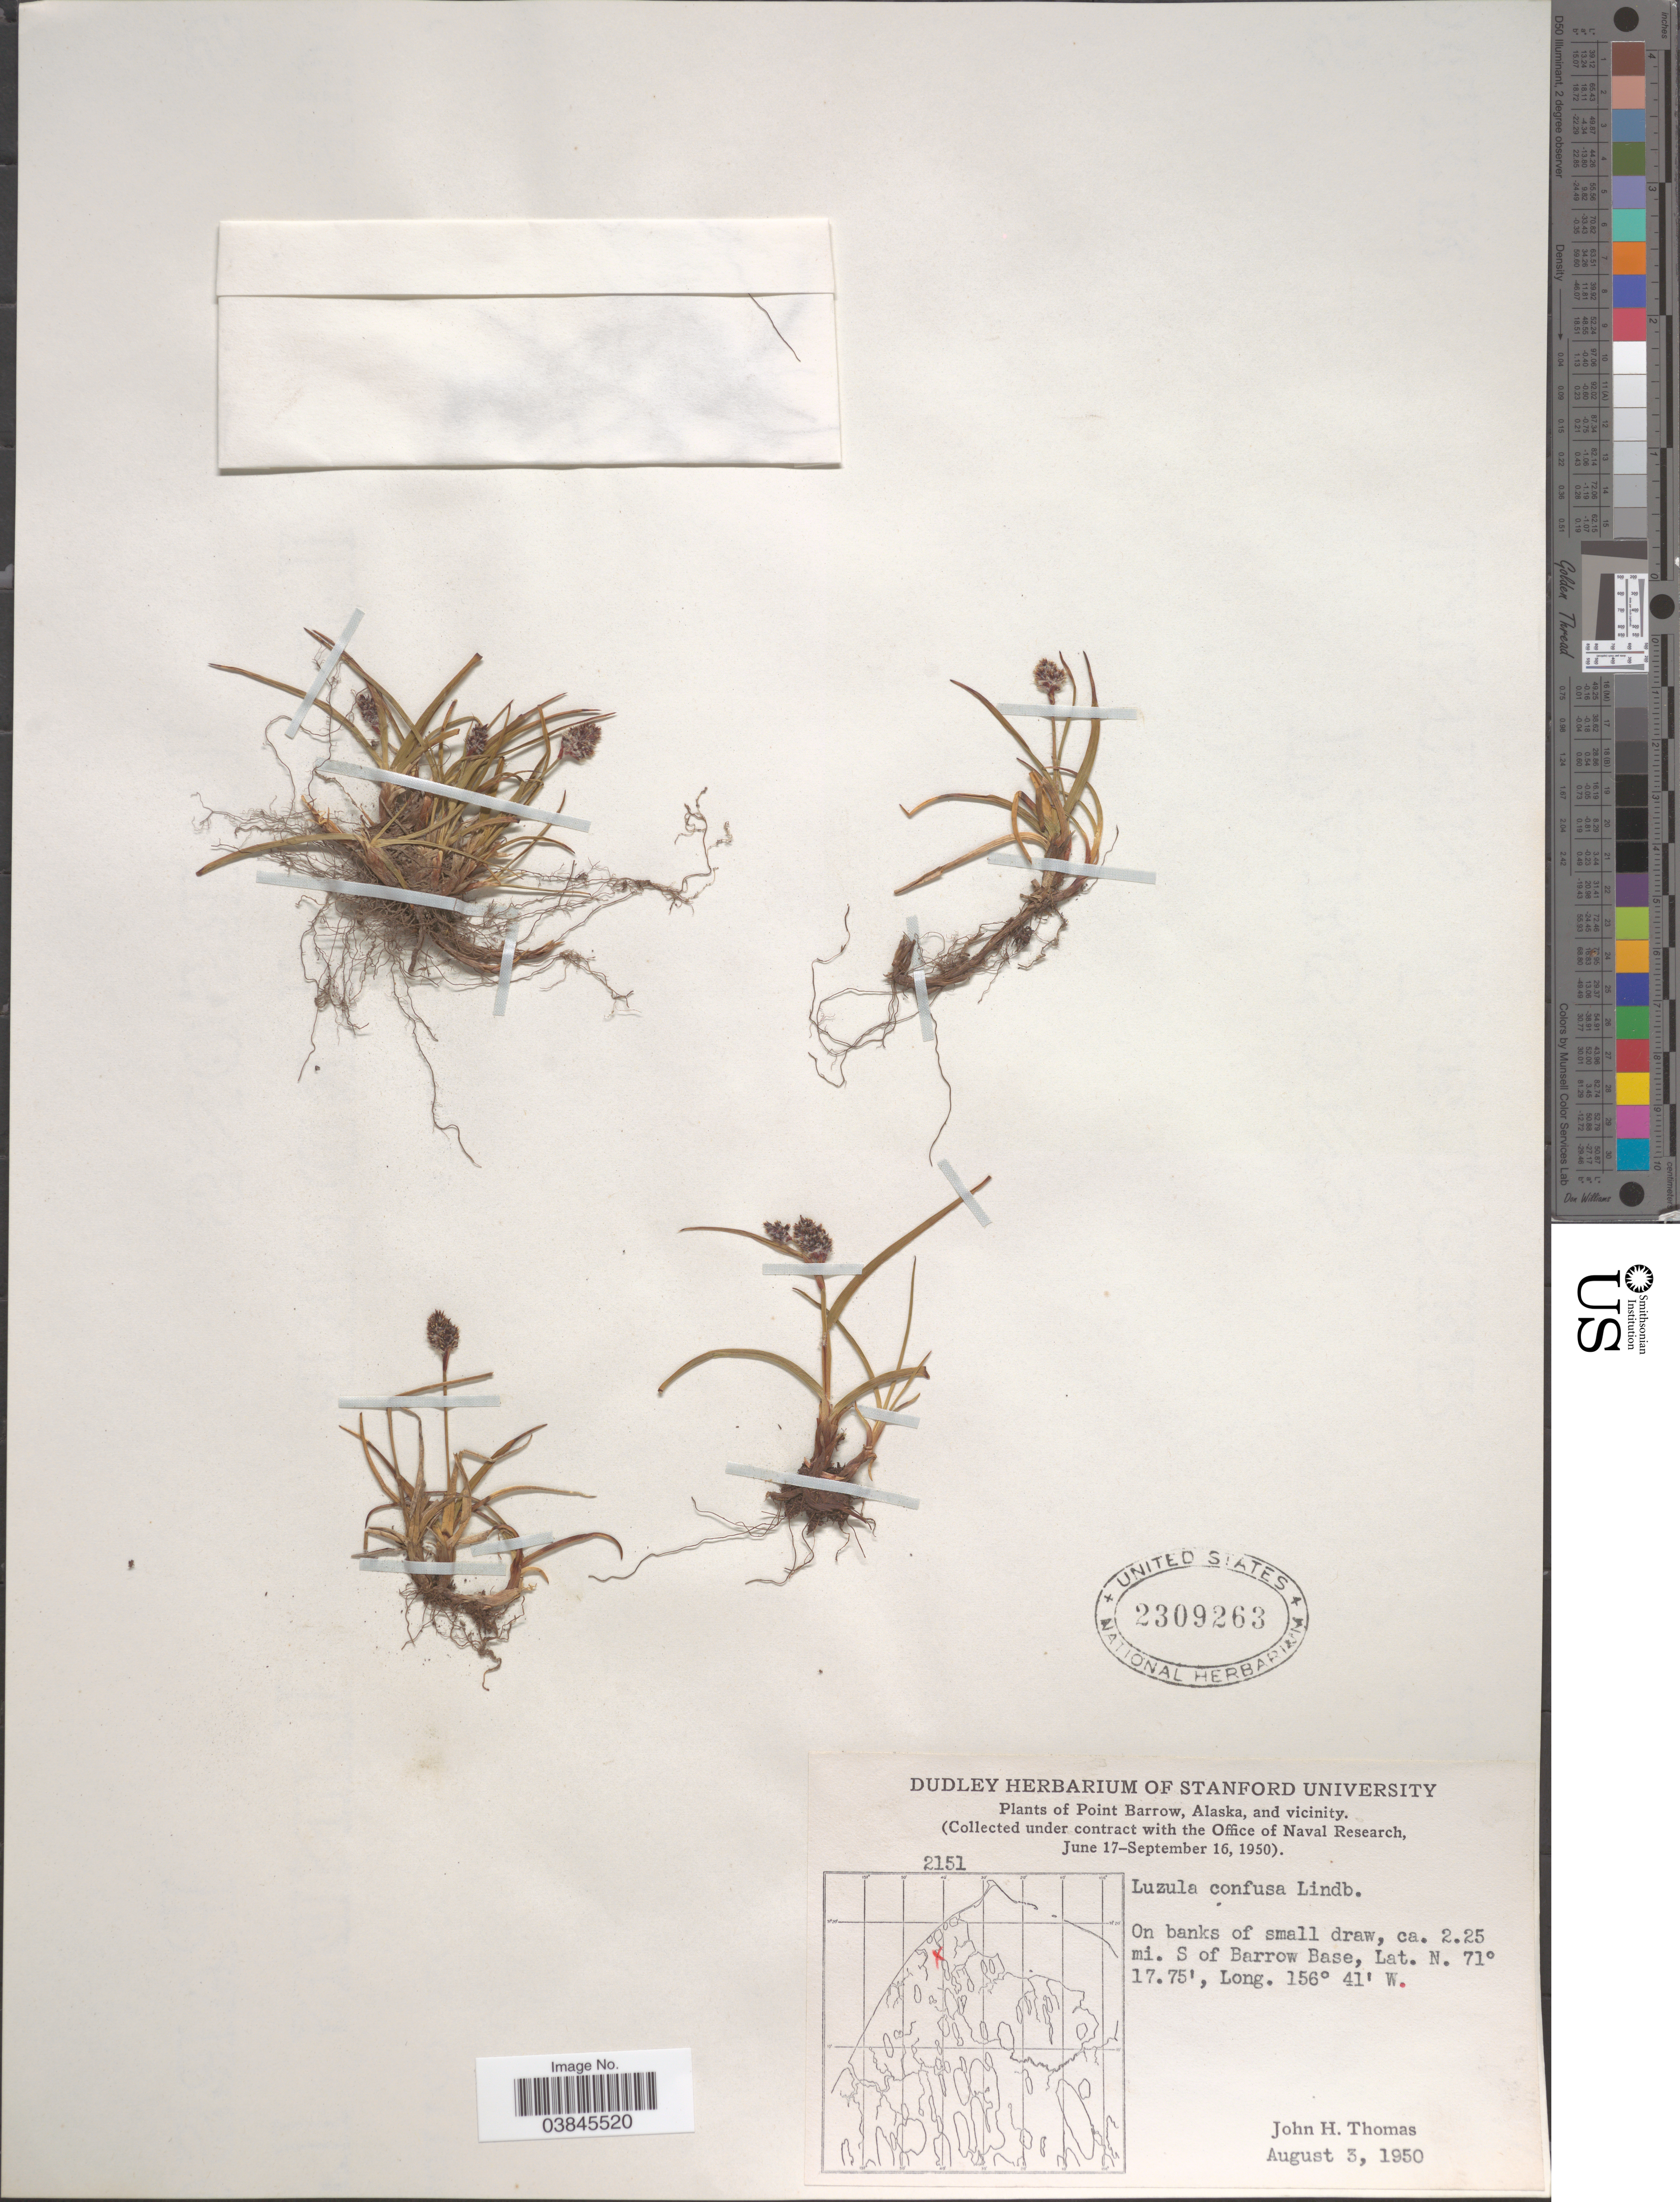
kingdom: Plantae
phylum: Tracheophyta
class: Liliopsida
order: Poales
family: Juncaceae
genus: Luzula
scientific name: Luzula confusa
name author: Lindeb.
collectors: J. H. Thomas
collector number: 2151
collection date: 1950-08-03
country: United States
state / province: Alaska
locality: Point Barrow, and vicinity. On banks of small draw, ca. 2.25 mi. S of Barrow Base.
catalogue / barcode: US 2309263